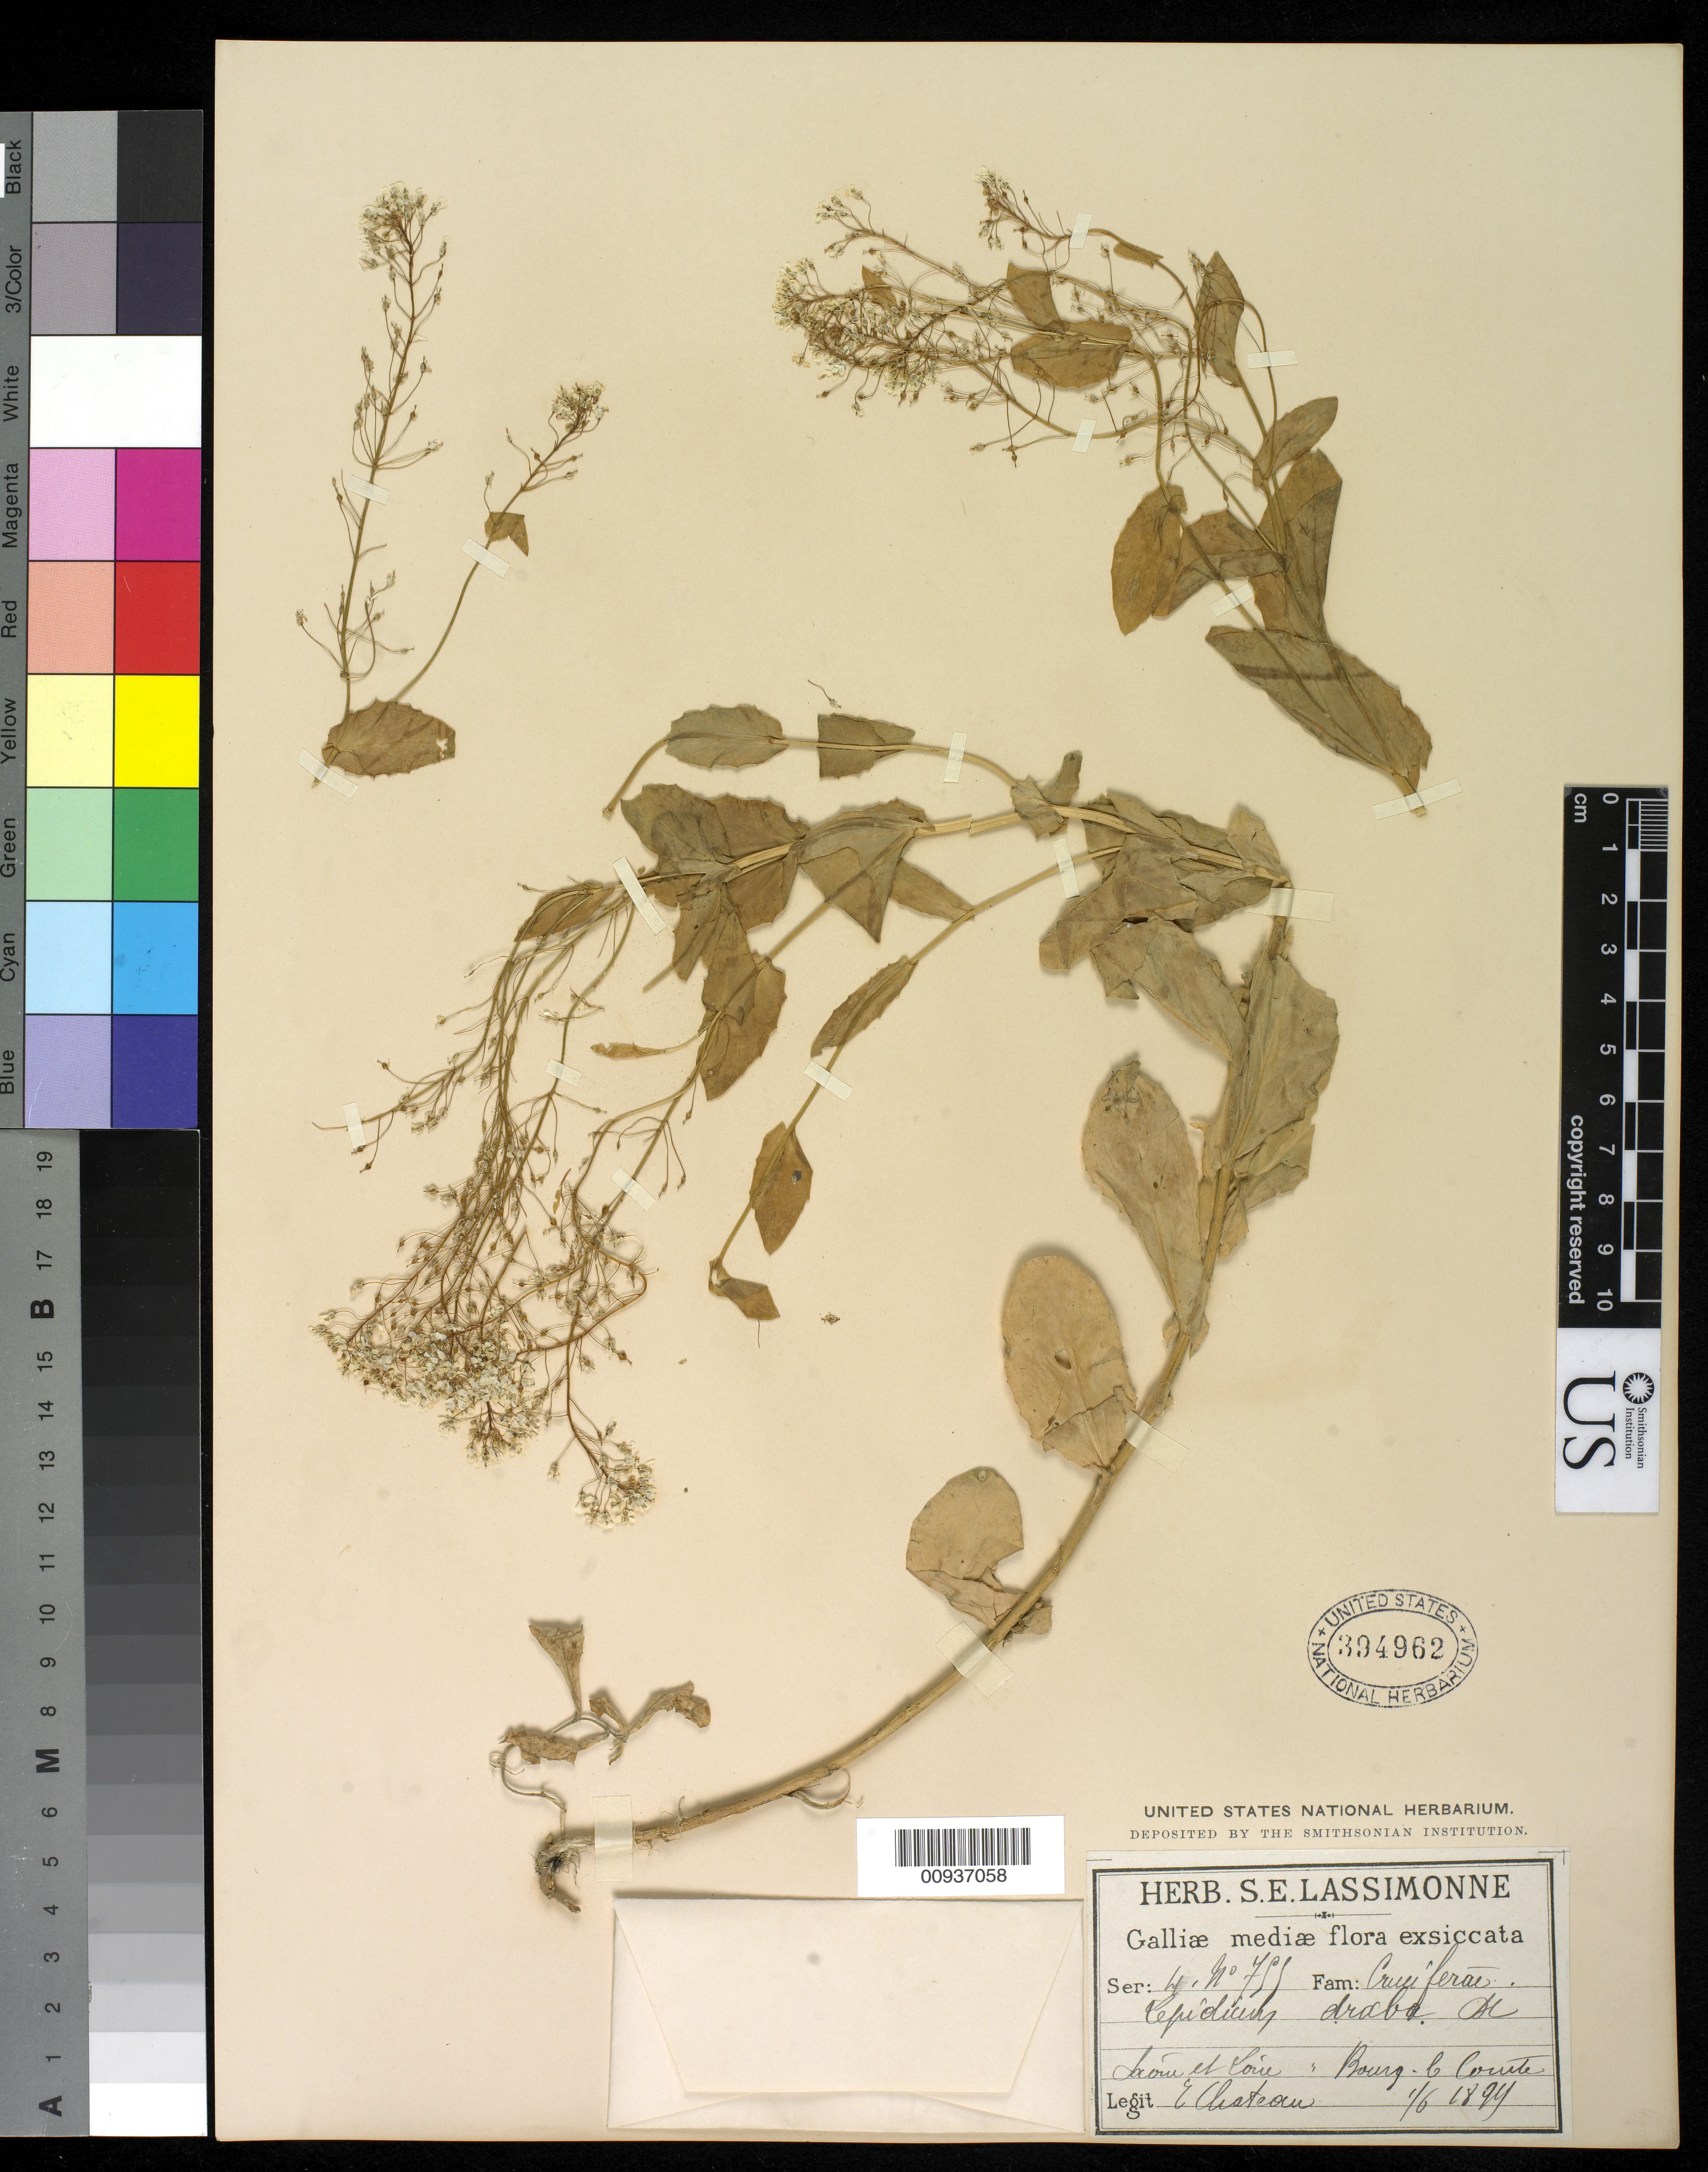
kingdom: Plantae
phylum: Tracheophyta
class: Magnoliopsida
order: Brassicales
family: Brassicaceae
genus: Lepidium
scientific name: Lepidium draba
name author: L.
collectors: E. Chateau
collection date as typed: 06 Jan 1894 or 01 Jun 1894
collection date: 1894-01-06 or 1894-06-01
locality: Bourg. Le Courte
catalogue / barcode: US 394962